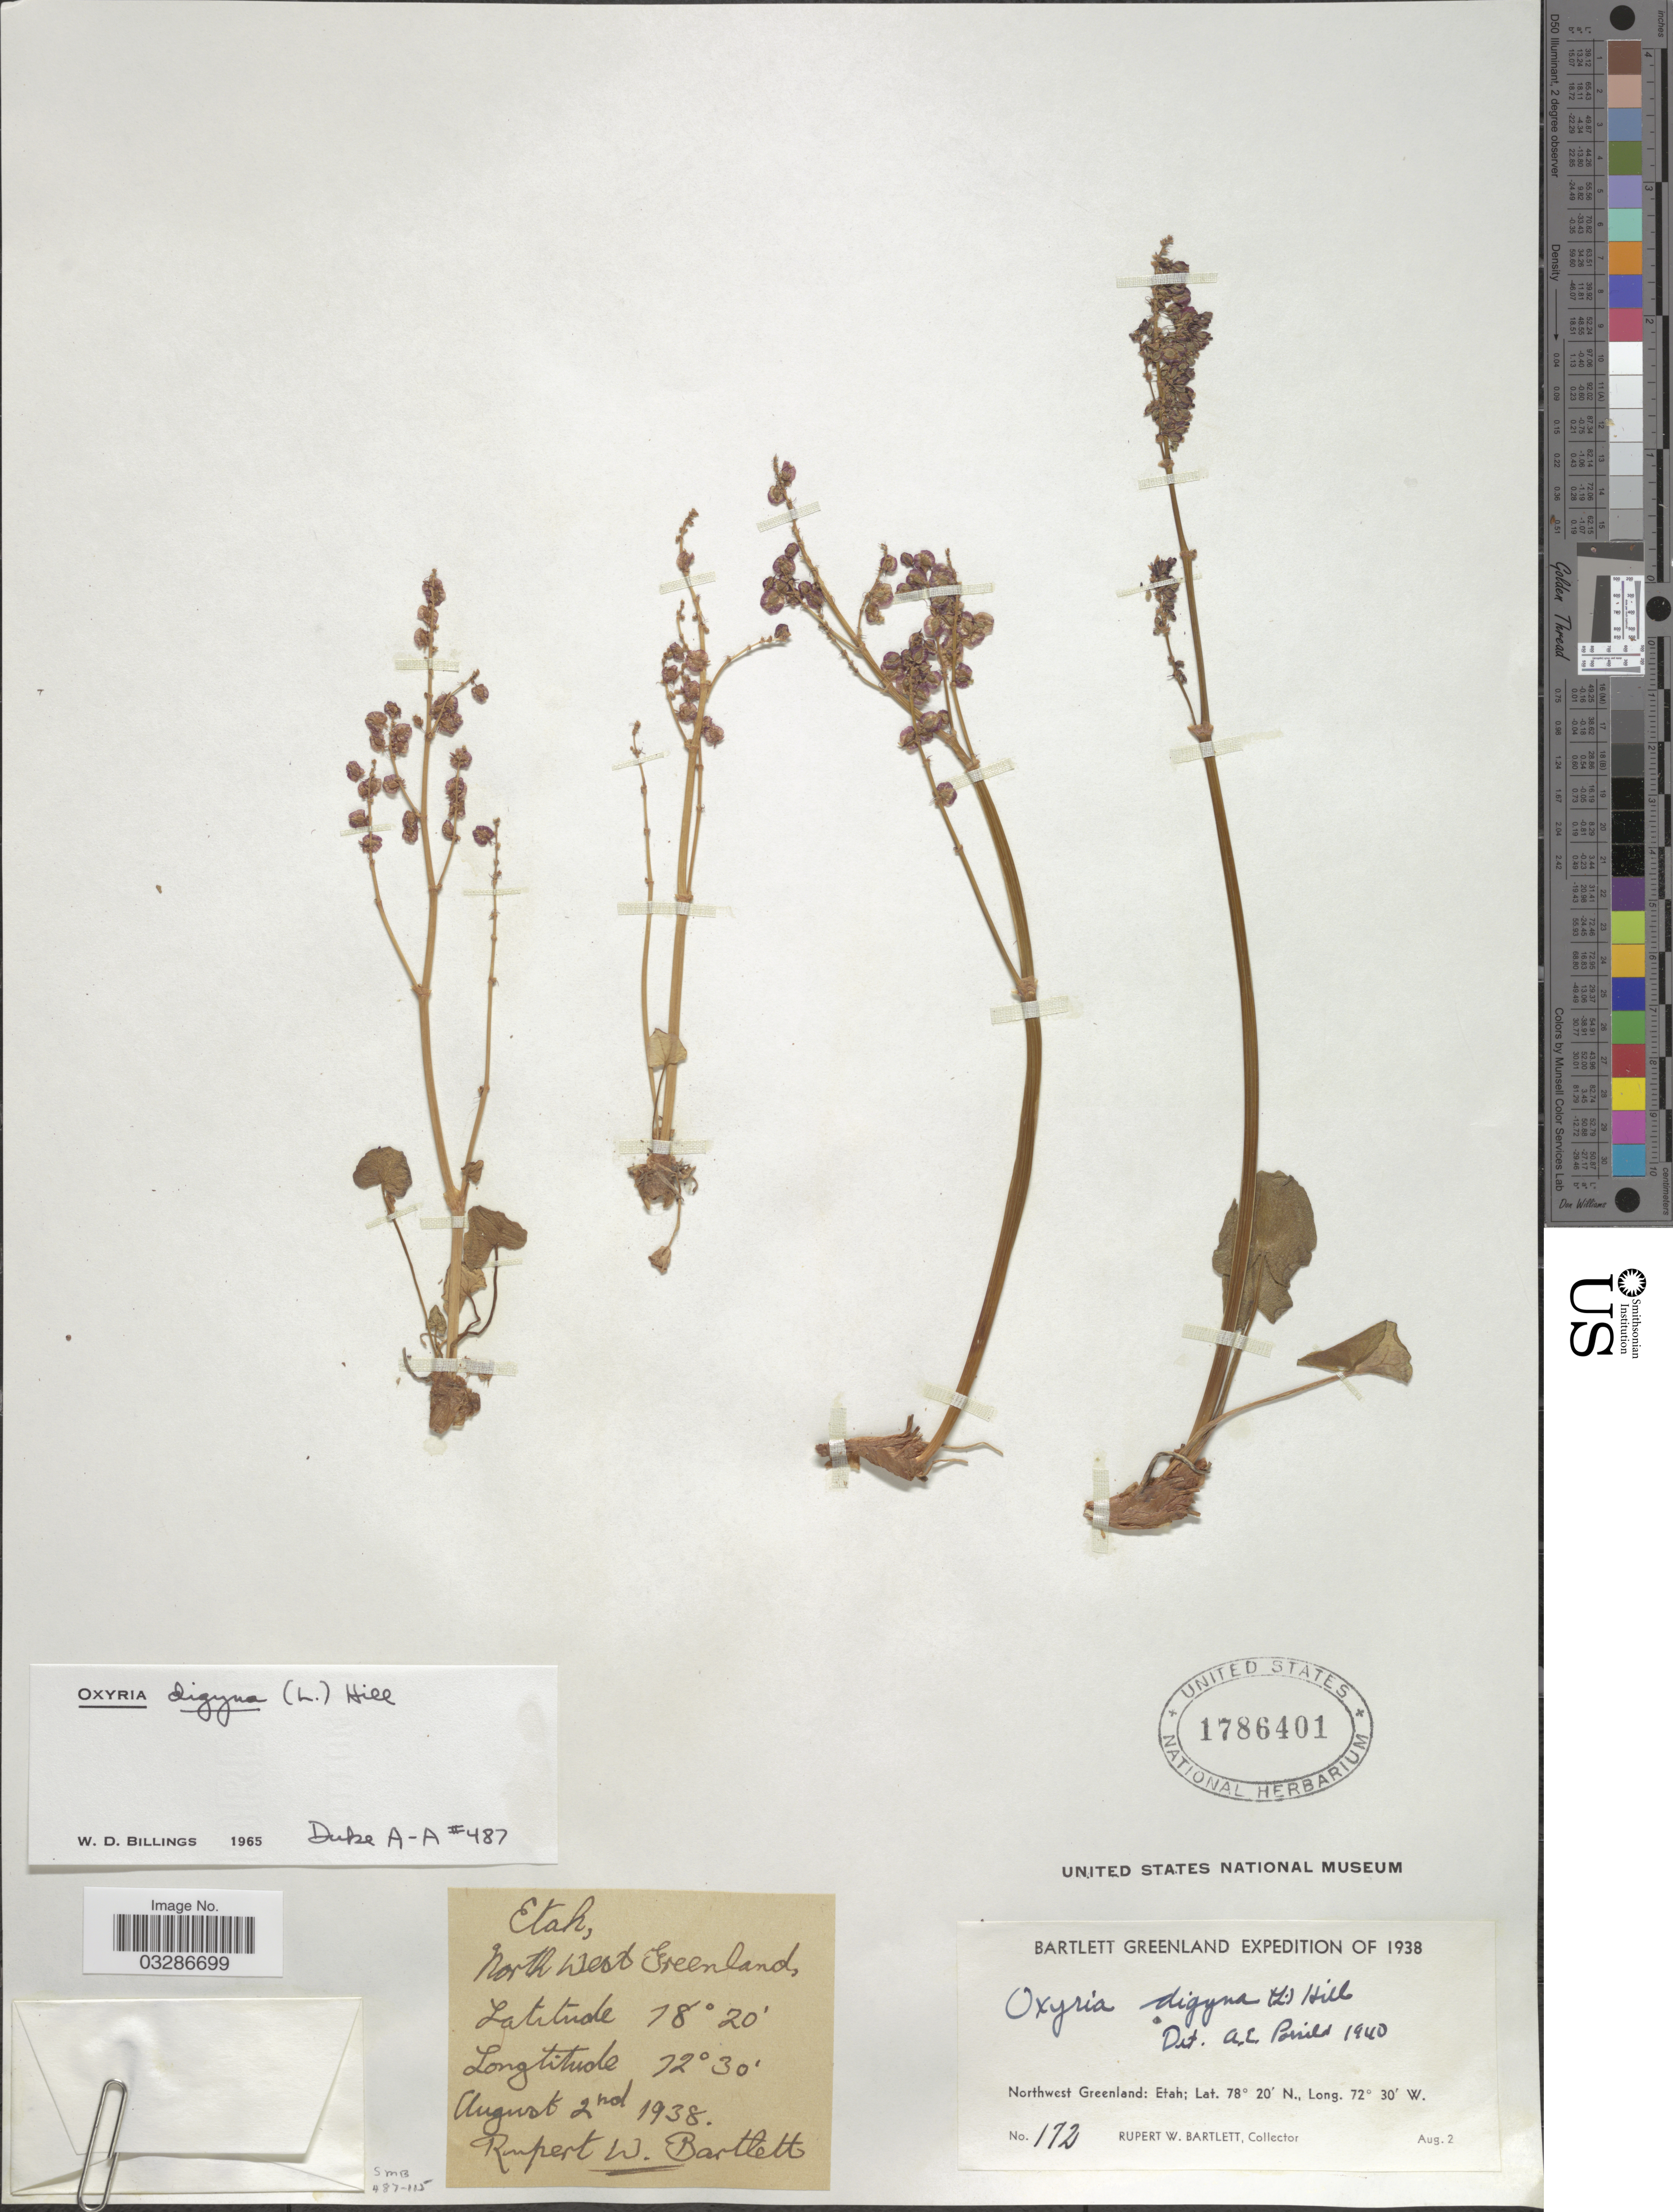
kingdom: Plantae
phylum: Tracheophyta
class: Magnoliopsida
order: Caryophyllales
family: Polygonaceae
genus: Oxyria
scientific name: Oxyria digyna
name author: (L.) Hill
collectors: R. W. Bartlett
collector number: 172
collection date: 1938-08-02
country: Greenland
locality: Northwest Greenland: Etah.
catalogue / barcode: US 1786401